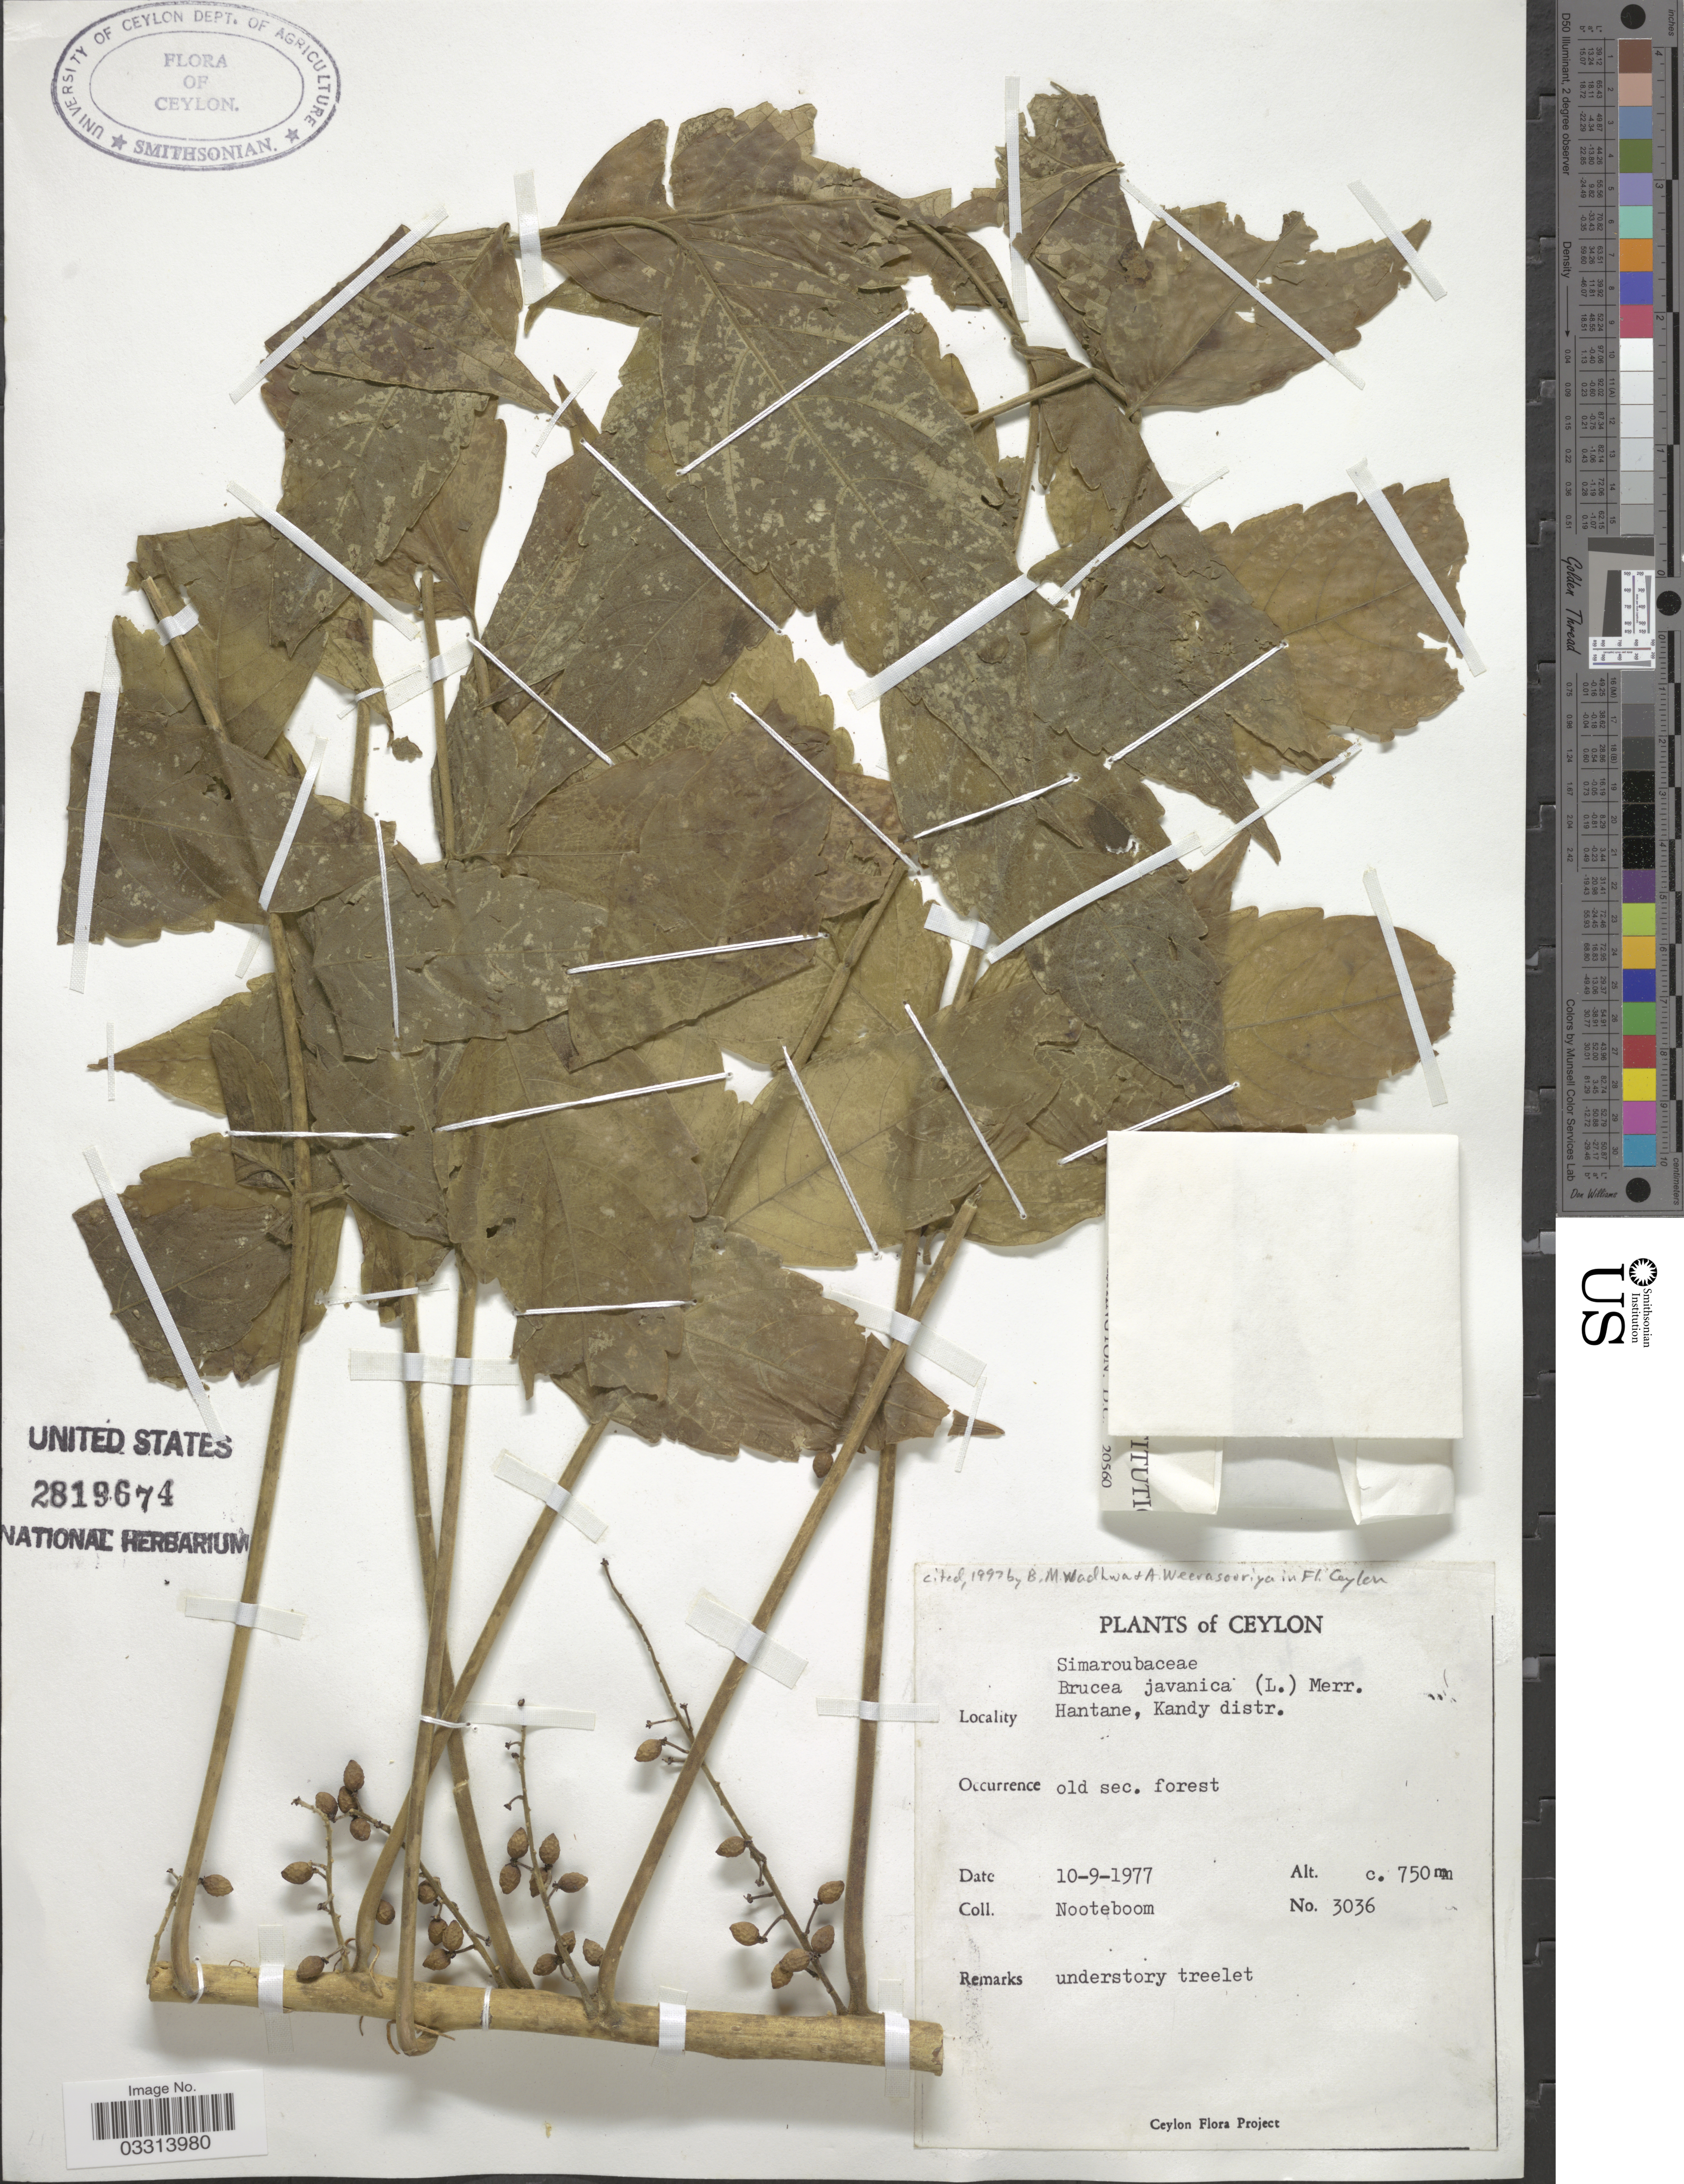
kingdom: Plantae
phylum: Tracheophyta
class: Magnoliopsida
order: Sapindales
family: Simaroubaceae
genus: Brucea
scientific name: Brucea javanica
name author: (L.) Merr.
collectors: Nooteboom, --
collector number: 3036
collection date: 1977-09-10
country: Sri Lanka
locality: Ceylon. Hantane, Kandy distr.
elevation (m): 750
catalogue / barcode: US 2819674